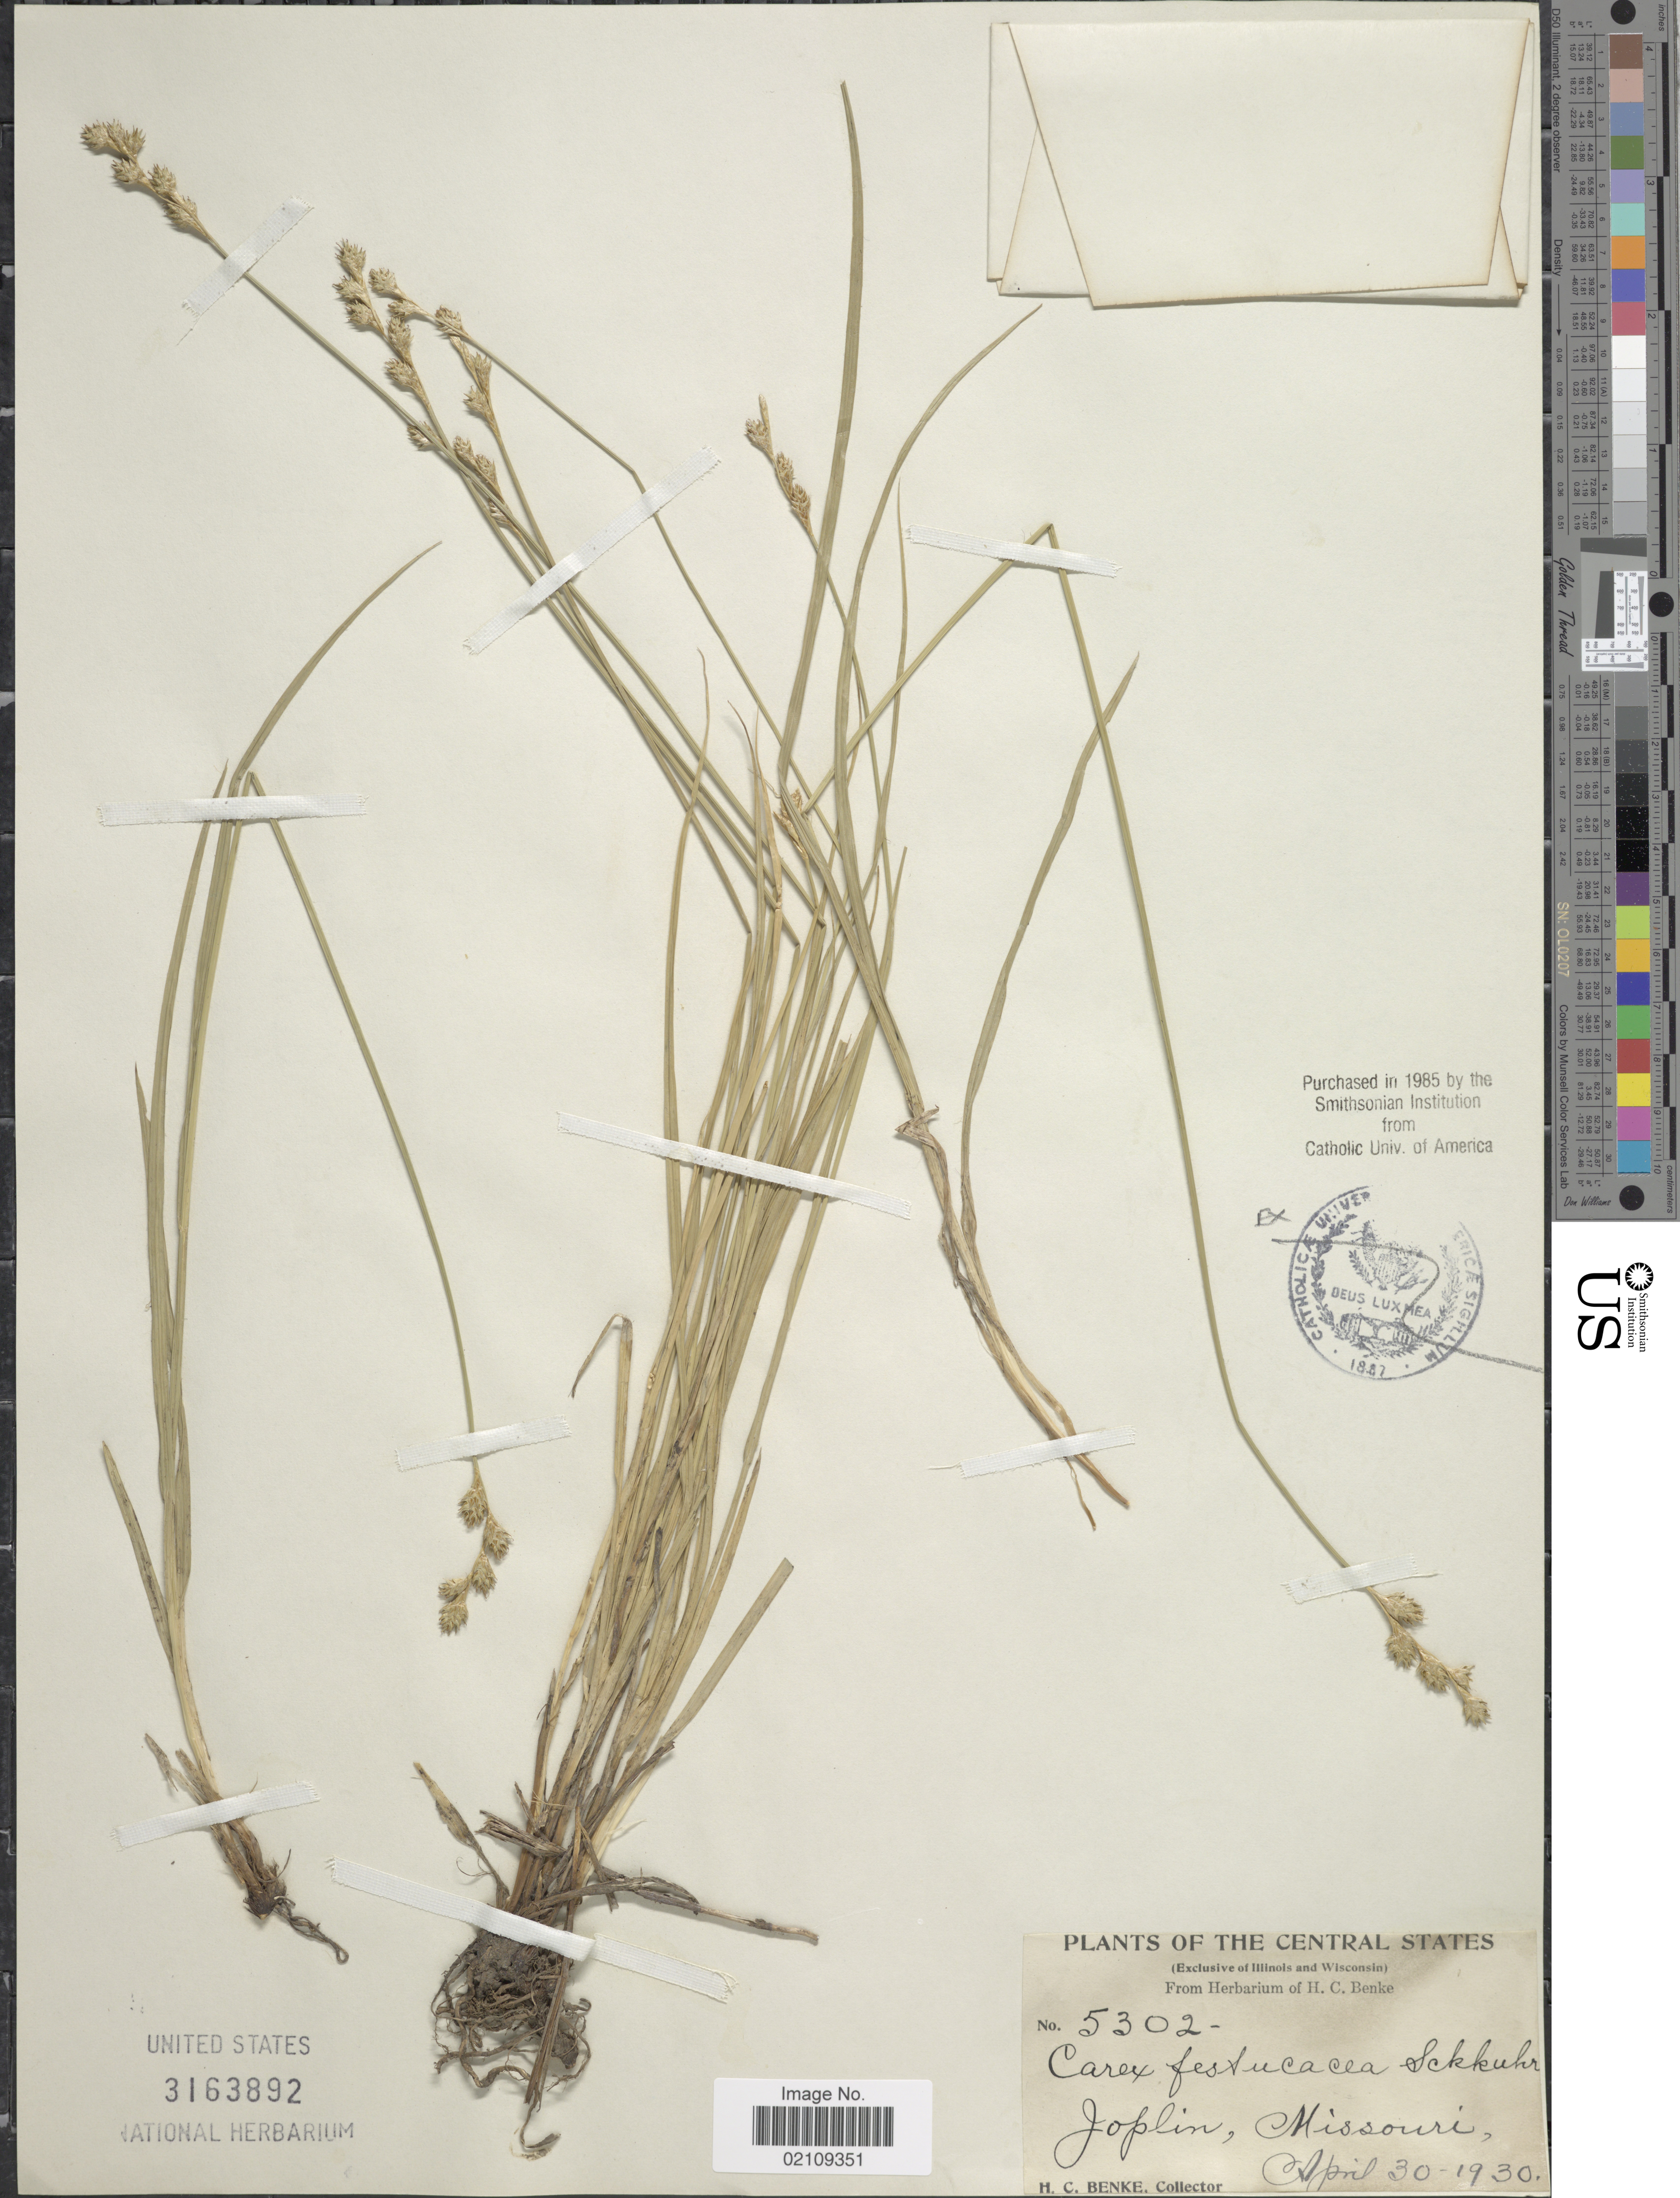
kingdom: Plantae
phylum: Tracheophyta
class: Liliopsida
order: Poales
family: Cyperaceae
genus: Carex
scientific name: Carex festucacea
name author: Willd.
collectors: H. Benke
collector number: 5302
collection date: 1930-04-30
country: United States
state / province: Missouri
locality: The Central States, Joplin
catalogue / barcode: US 3163892